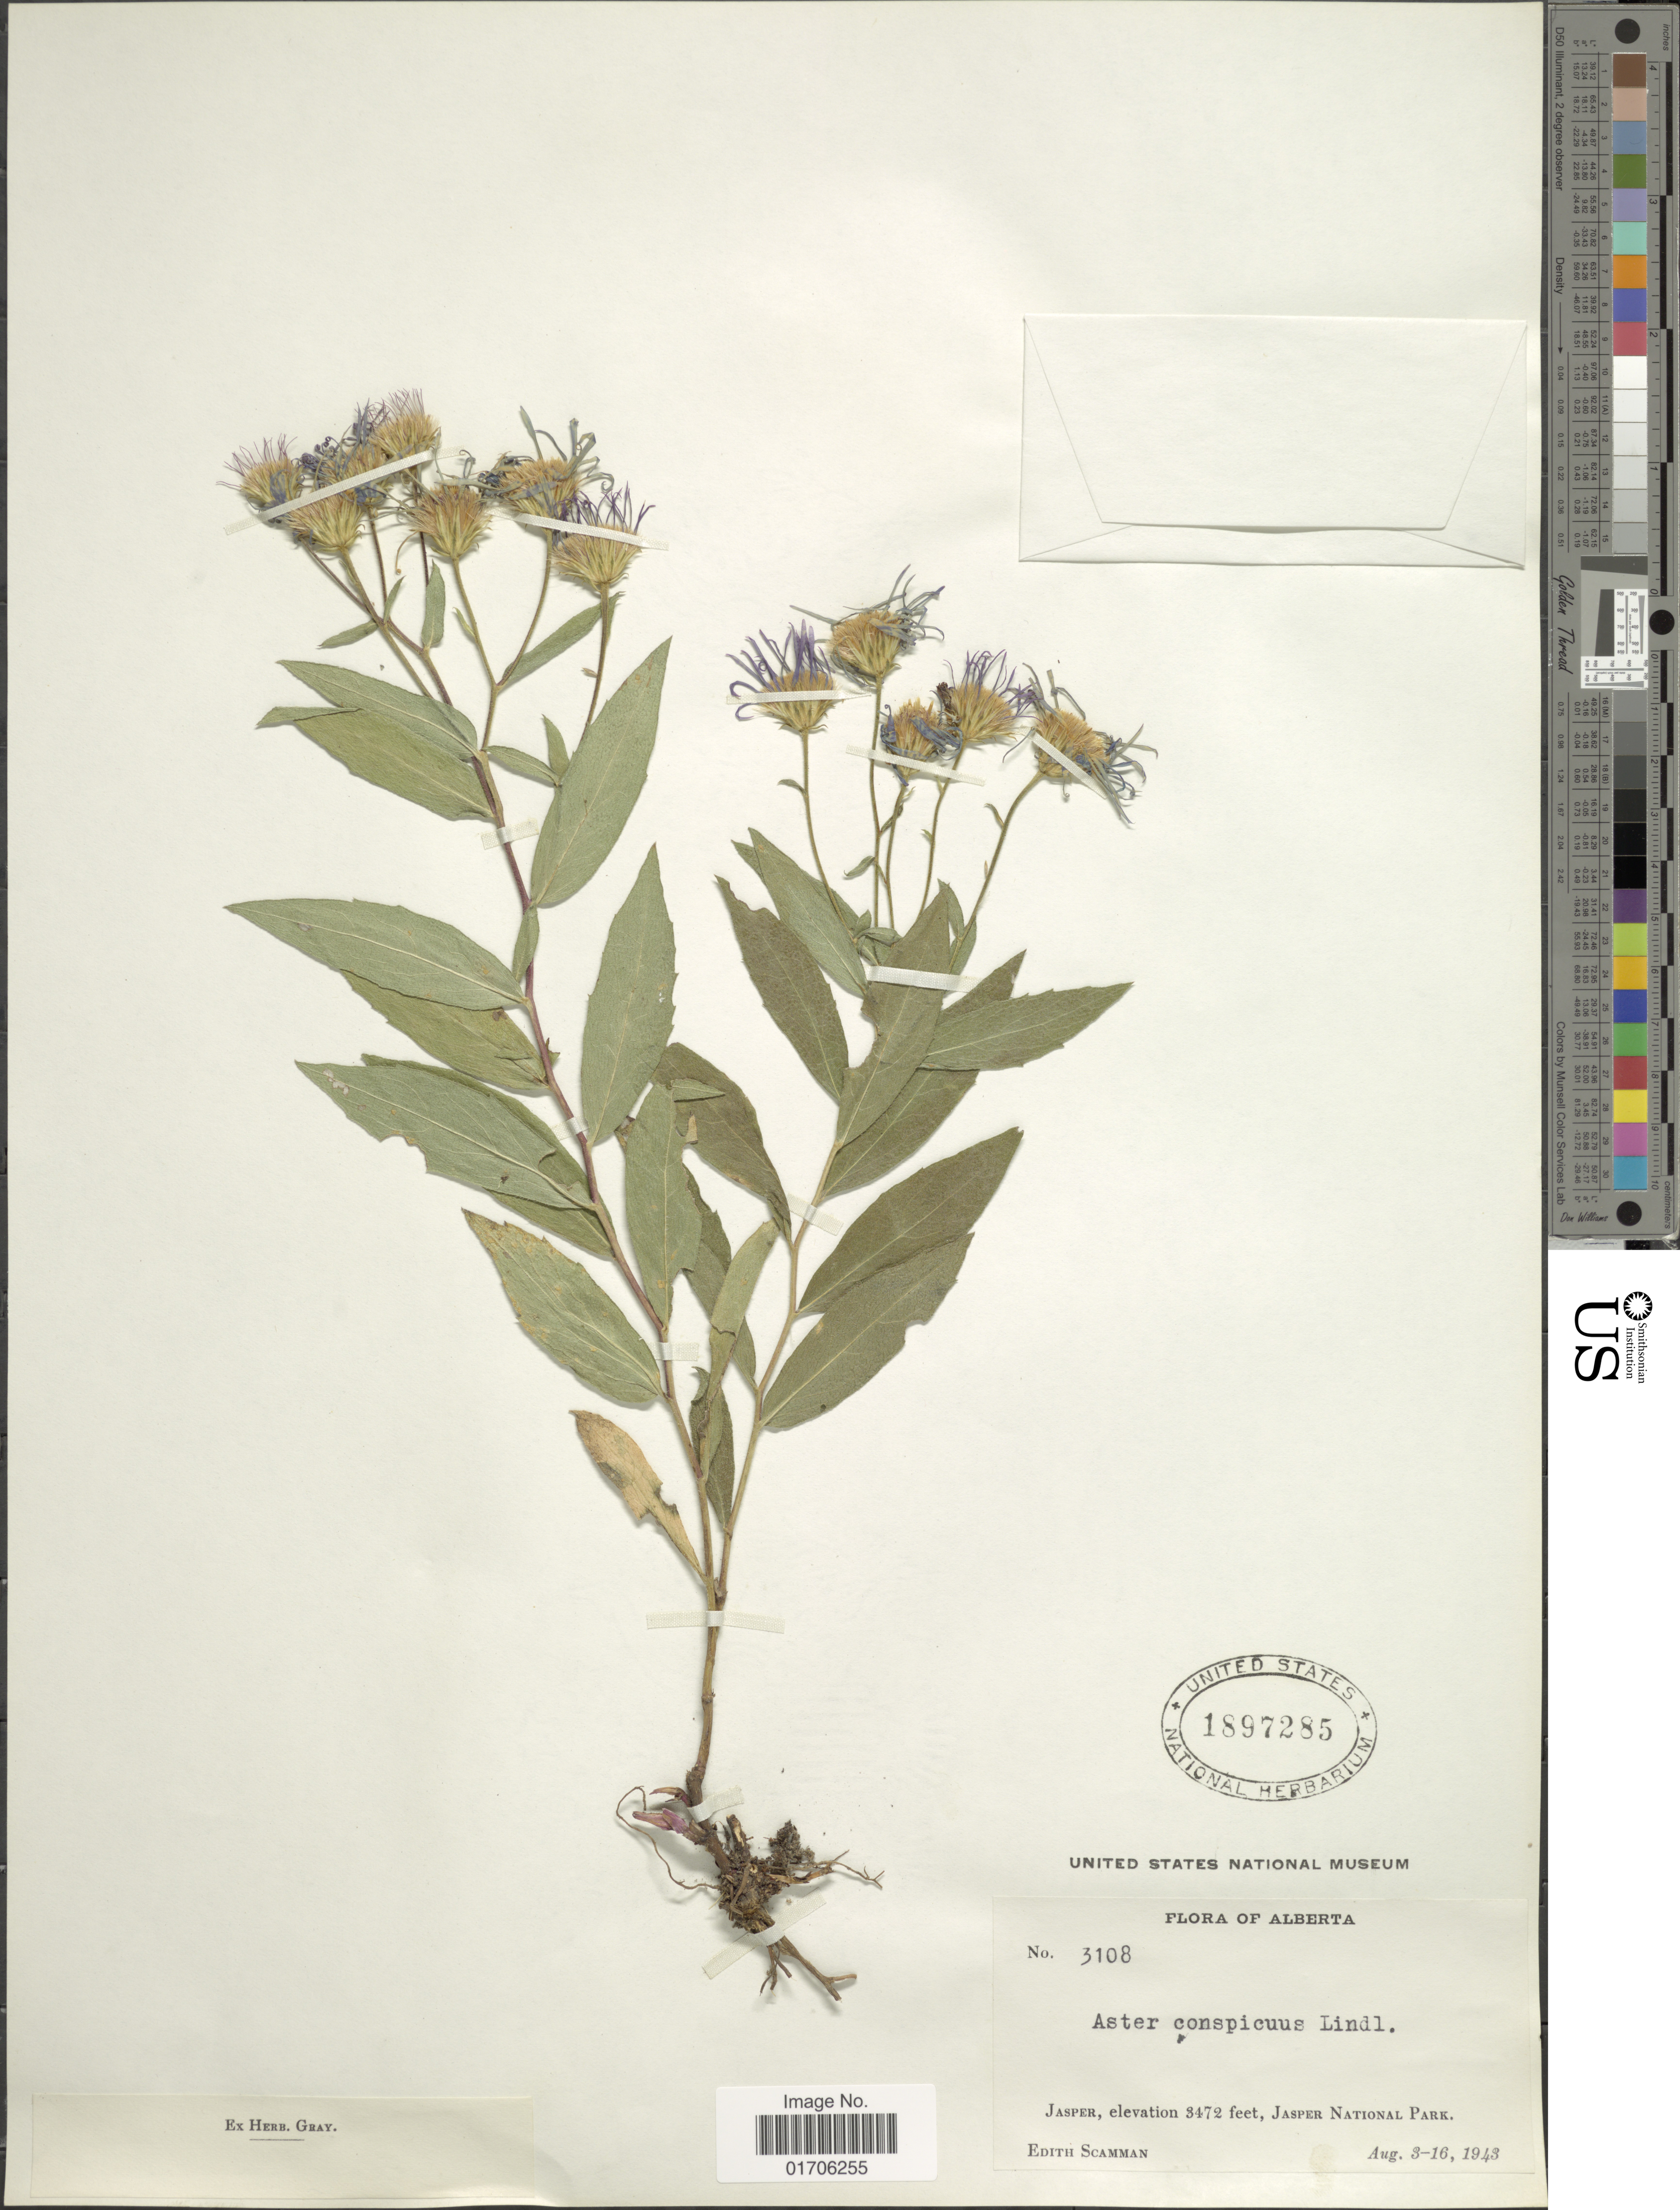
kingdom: Plantae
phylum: Tracheophyta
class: Magnoliopsida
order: Asterales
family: Asteraceae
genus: Eurybia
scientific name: Eurybia conspicua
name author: (Lindl.) G.L. Nesom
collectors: E. Scamman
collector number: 3108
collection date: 1943-08-03/1943-08-16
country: Canada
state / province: Alberta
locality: Alberta. Jasper, Jasper National Park.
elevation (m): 1058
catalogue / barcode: US 1897285